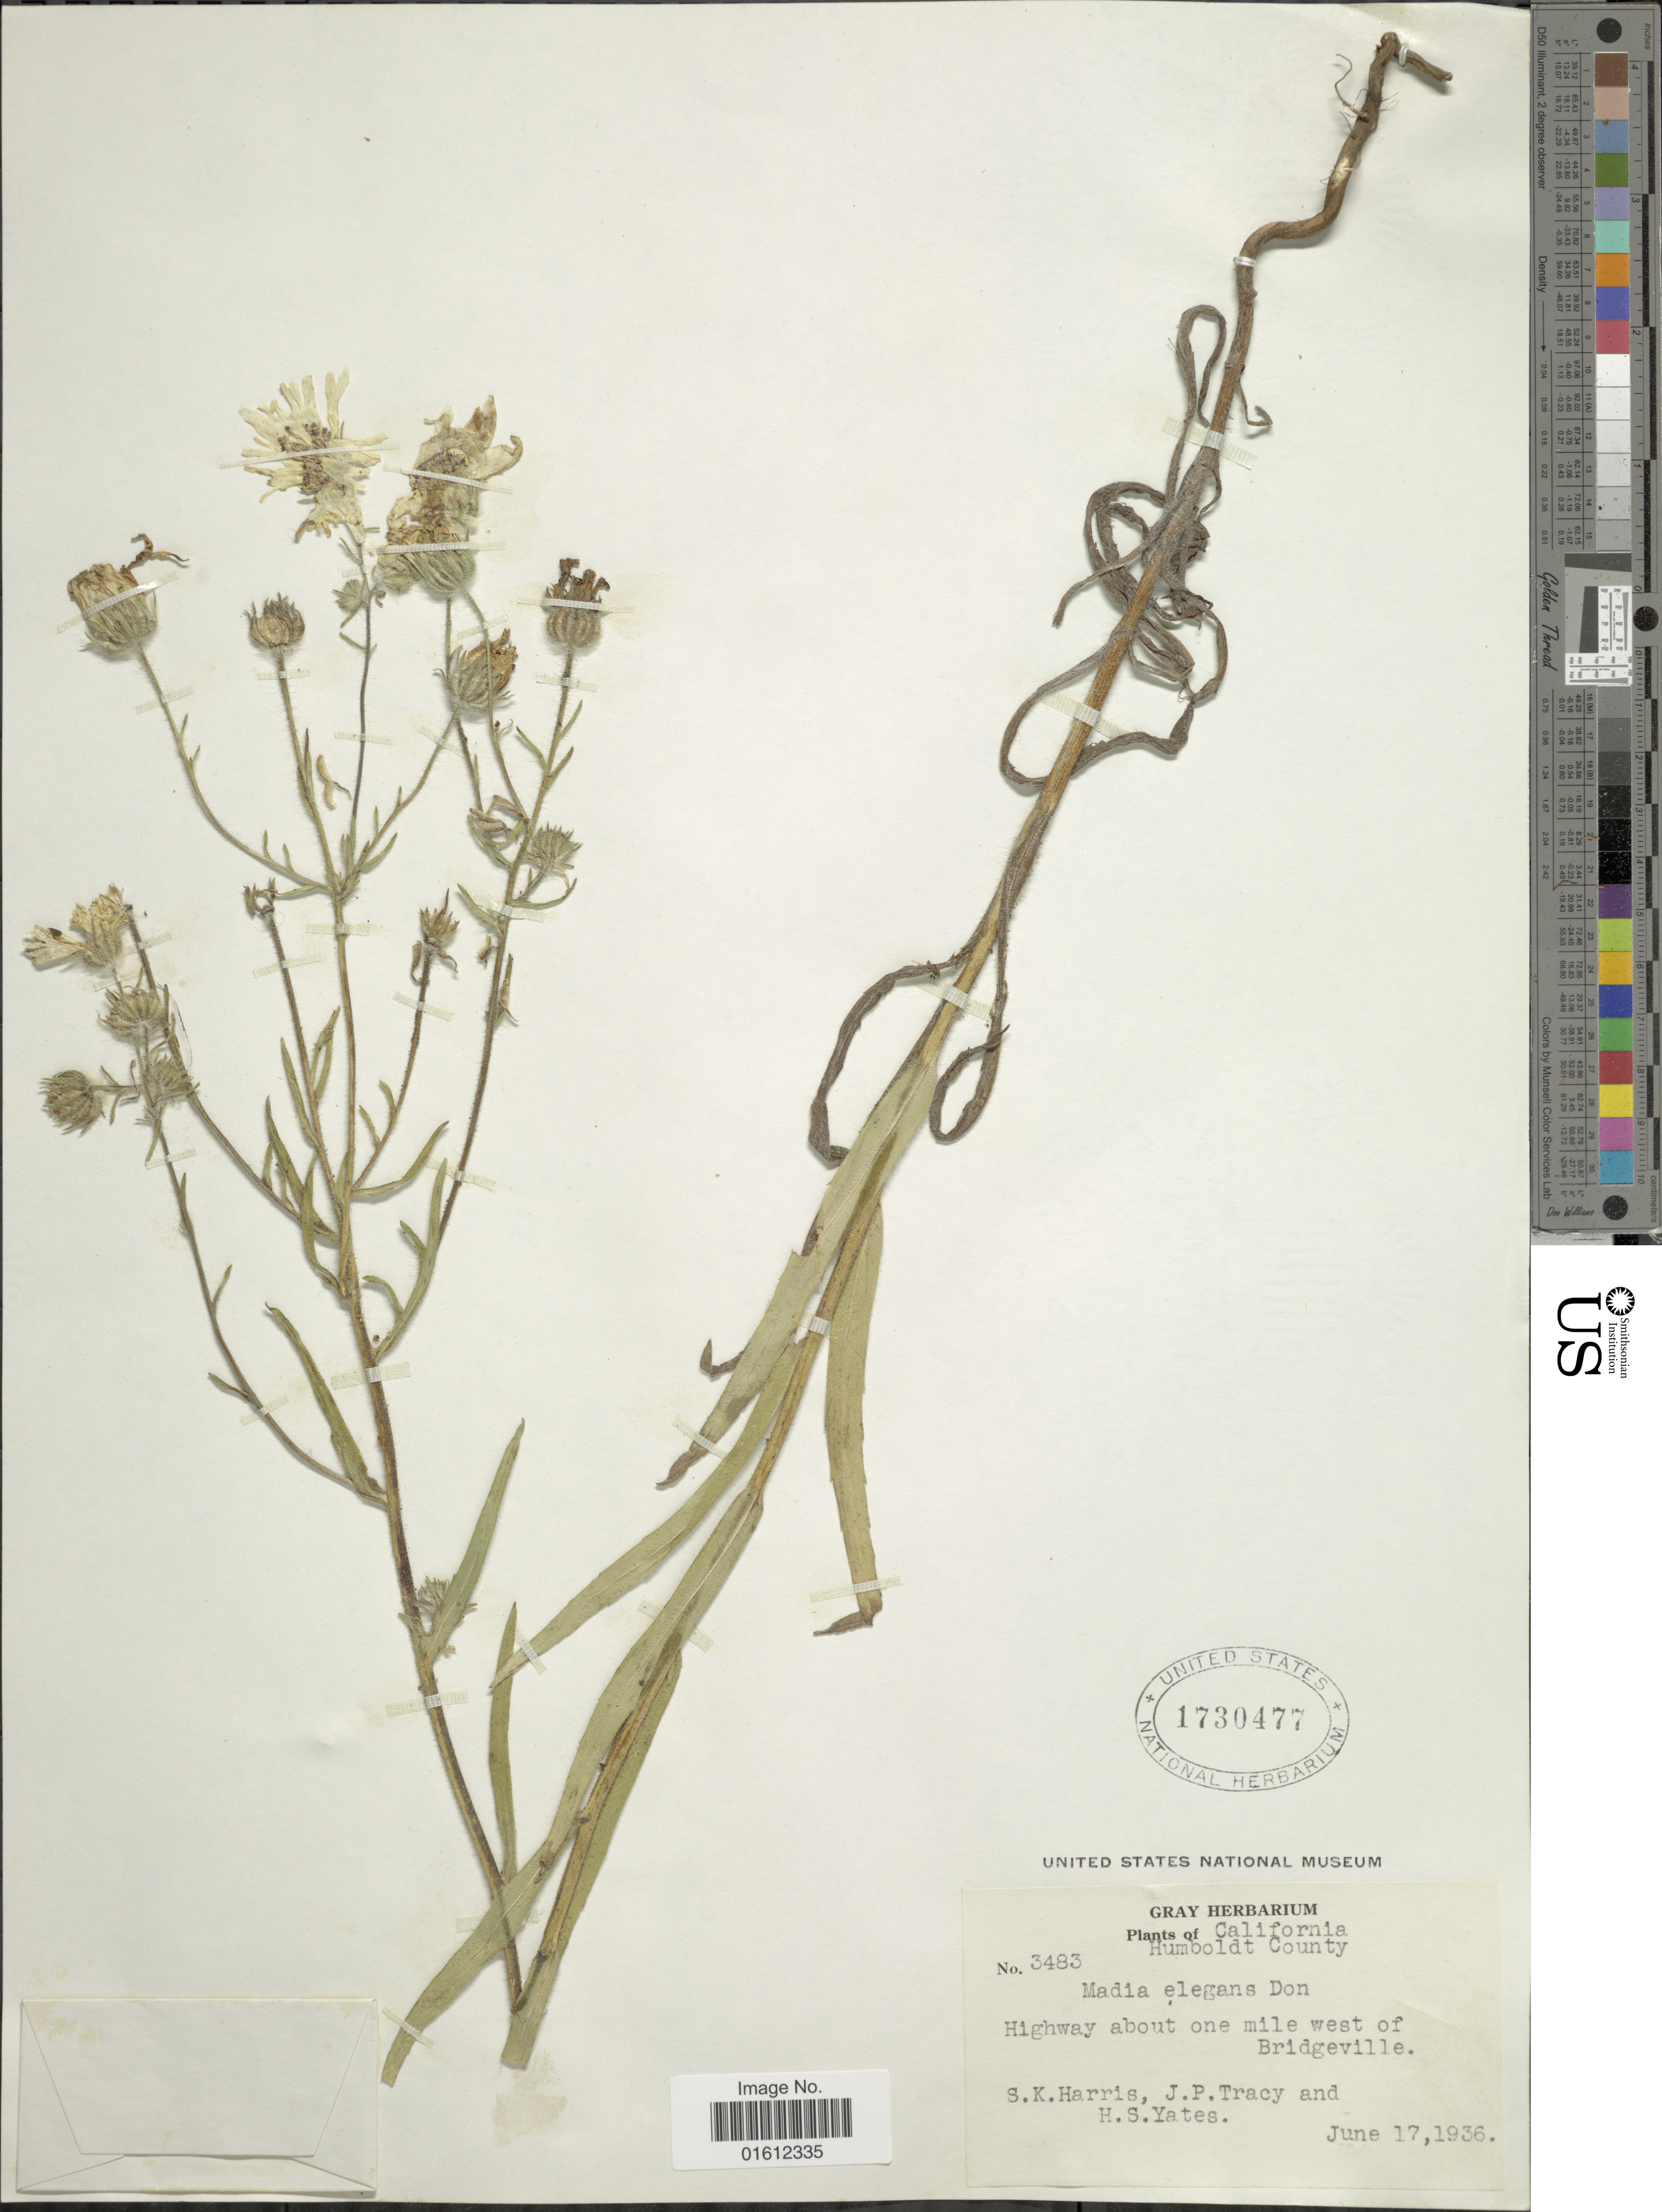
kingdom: Plantae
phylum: Tracheophyta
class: Magnoliopsida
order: Asterales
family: Asteraceae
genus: Madia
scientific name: Madia elegans subsp. elegans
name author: D. Don ex Lindl.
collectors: S. K. Harris, J. Tracy & H. S. Yates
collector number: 3483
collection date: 1936-06-17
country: United States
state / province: California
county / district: Humboldt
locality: Humboldt County, Highway about one mile west of Bridgeville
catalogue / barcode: US 1730477